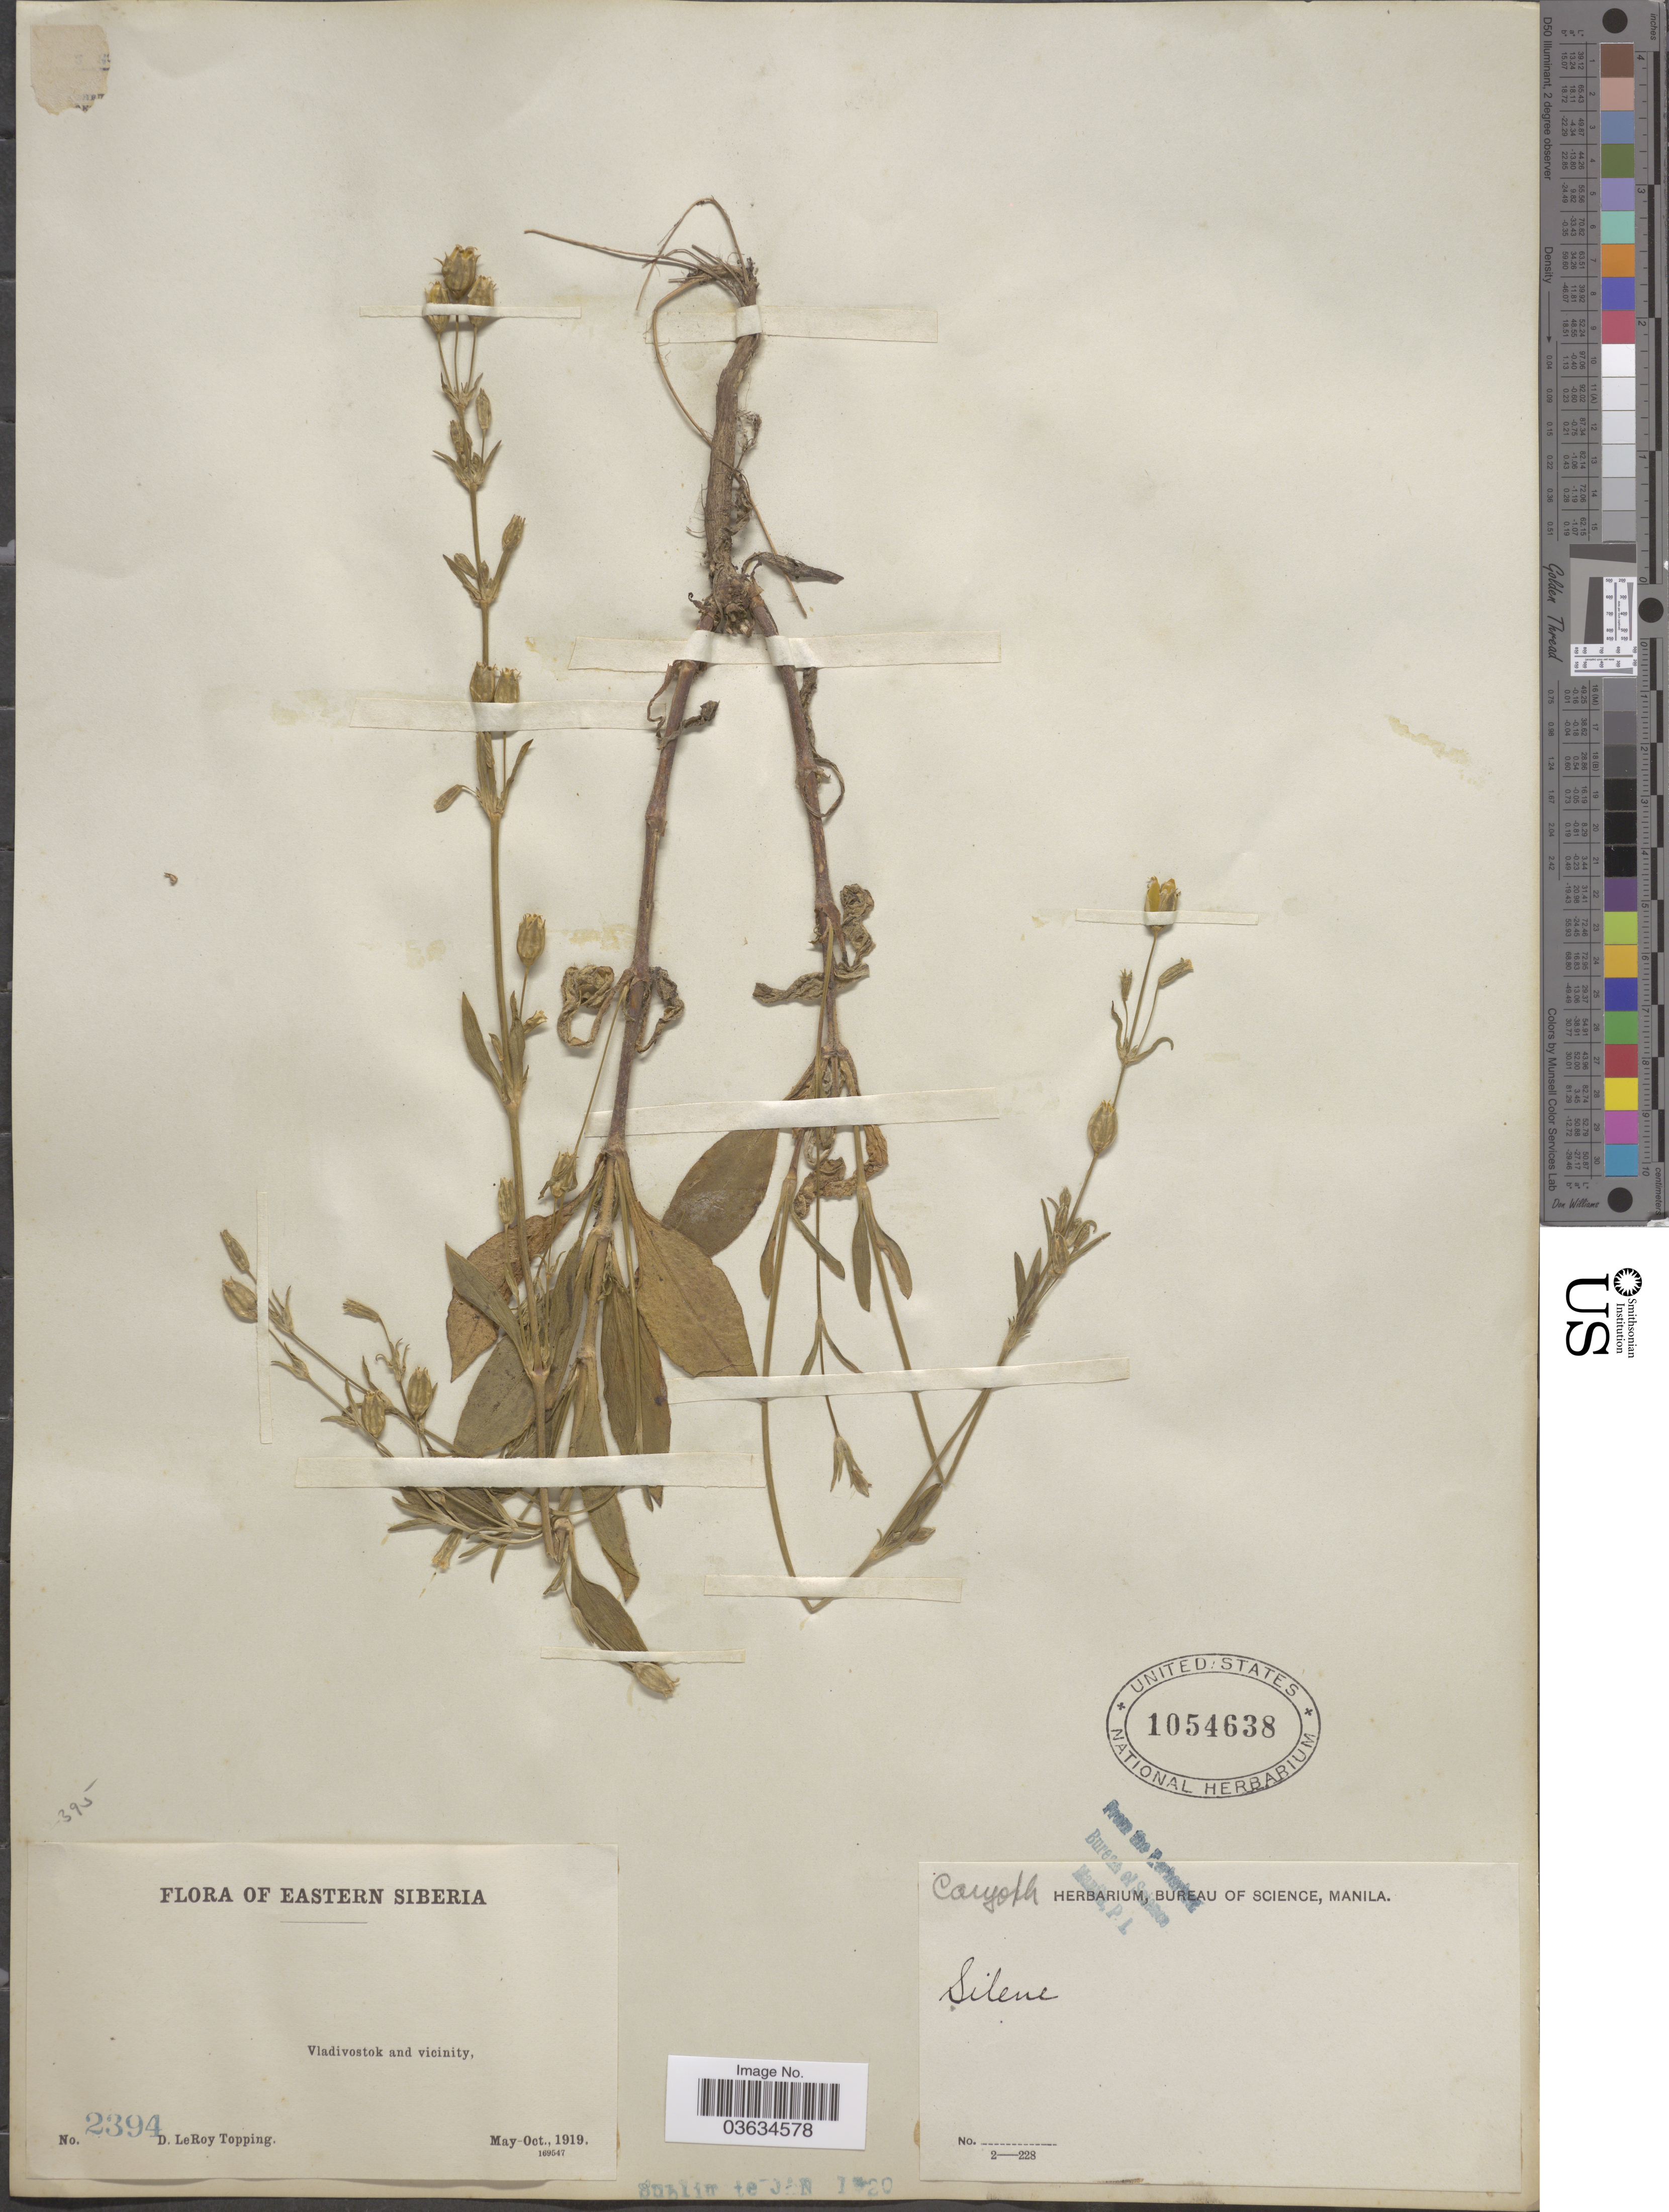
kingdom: Plantae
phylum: Tracheophyta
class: Magnoliopsida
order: Caryophyllales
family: Caryophyllaceae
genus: Silene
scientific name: Silene sp.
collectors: D. L. Topping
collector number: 2394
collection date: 1919-05/1919-10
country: Russian Federation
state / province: Primorsky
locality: Eastern Siberia. Vladivostok and vicinity.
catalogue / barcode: US 1054638